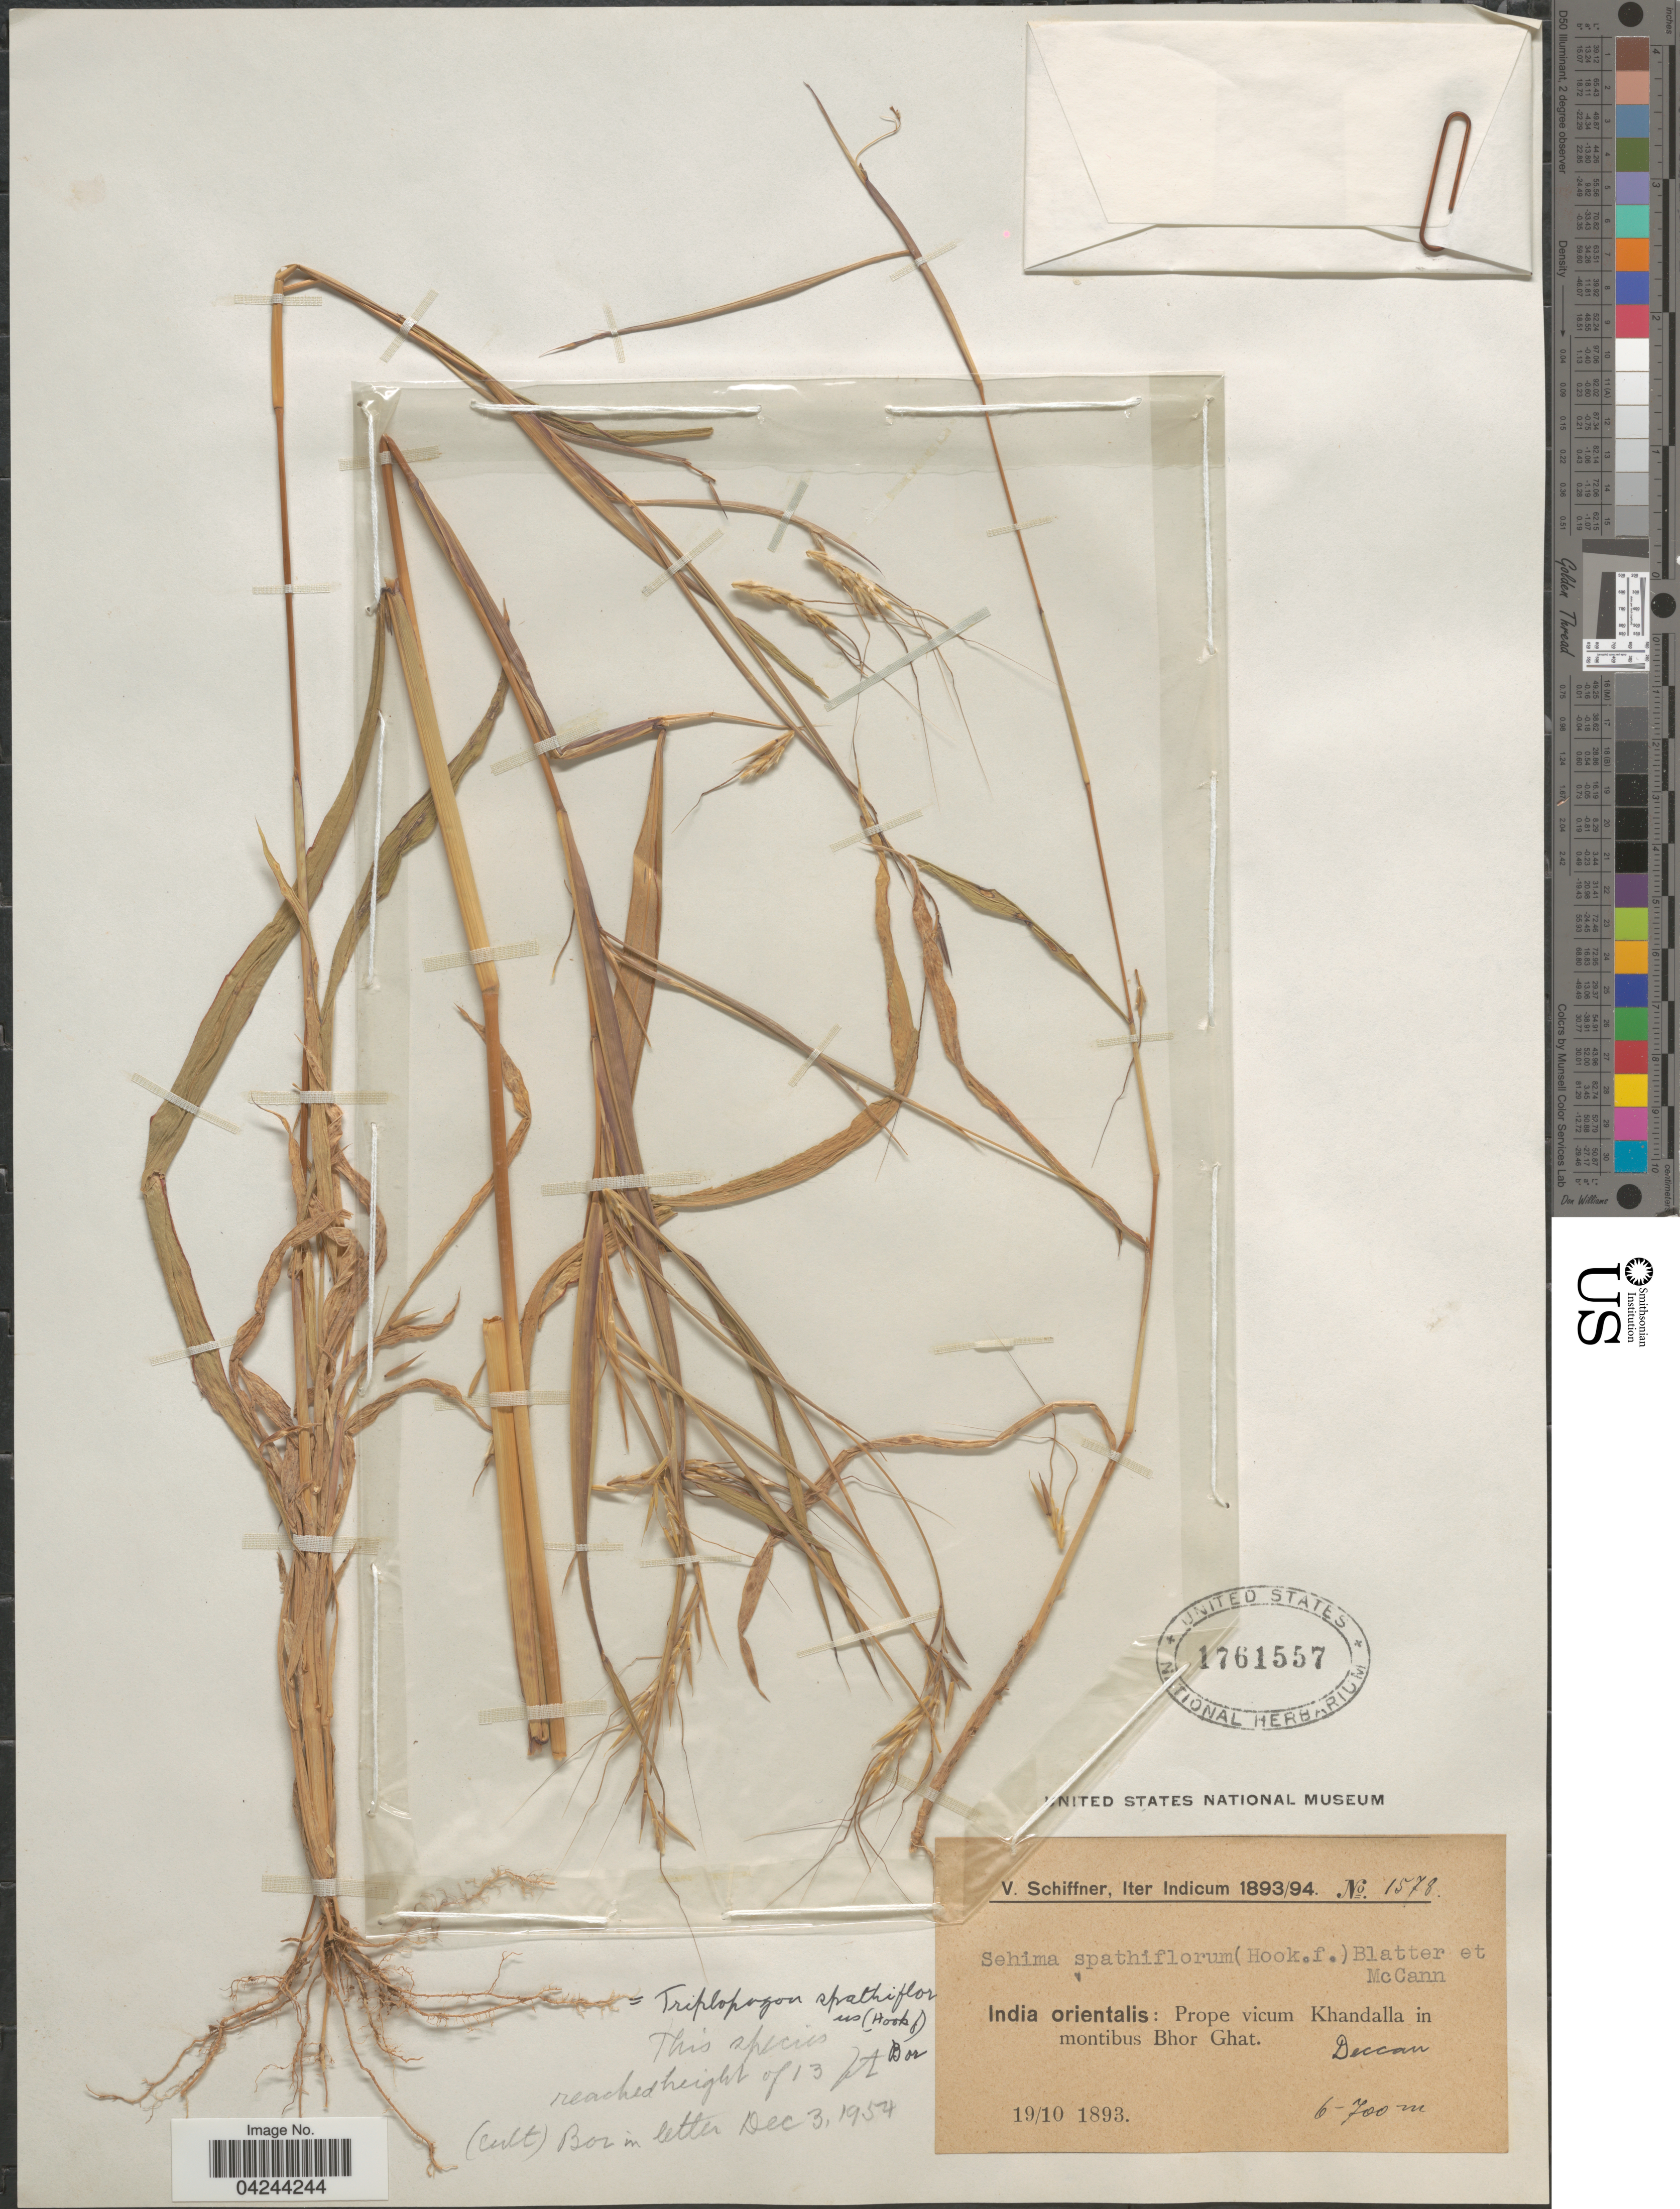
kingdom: Plantae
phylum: Tracheophyta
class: Liliopsida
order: Poales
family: Poaceae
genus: Triplopogon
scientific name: Triplopogon ramosissimus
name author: (Hack.) Bor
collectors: V. Schiffner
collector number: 1578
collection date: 1893-10-19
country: India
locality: Iter Indicum 1893/94. India orientalis: Prope vicum Khandalla in montibus Bhor Ghat.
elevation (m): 600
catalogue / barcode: US 1761557